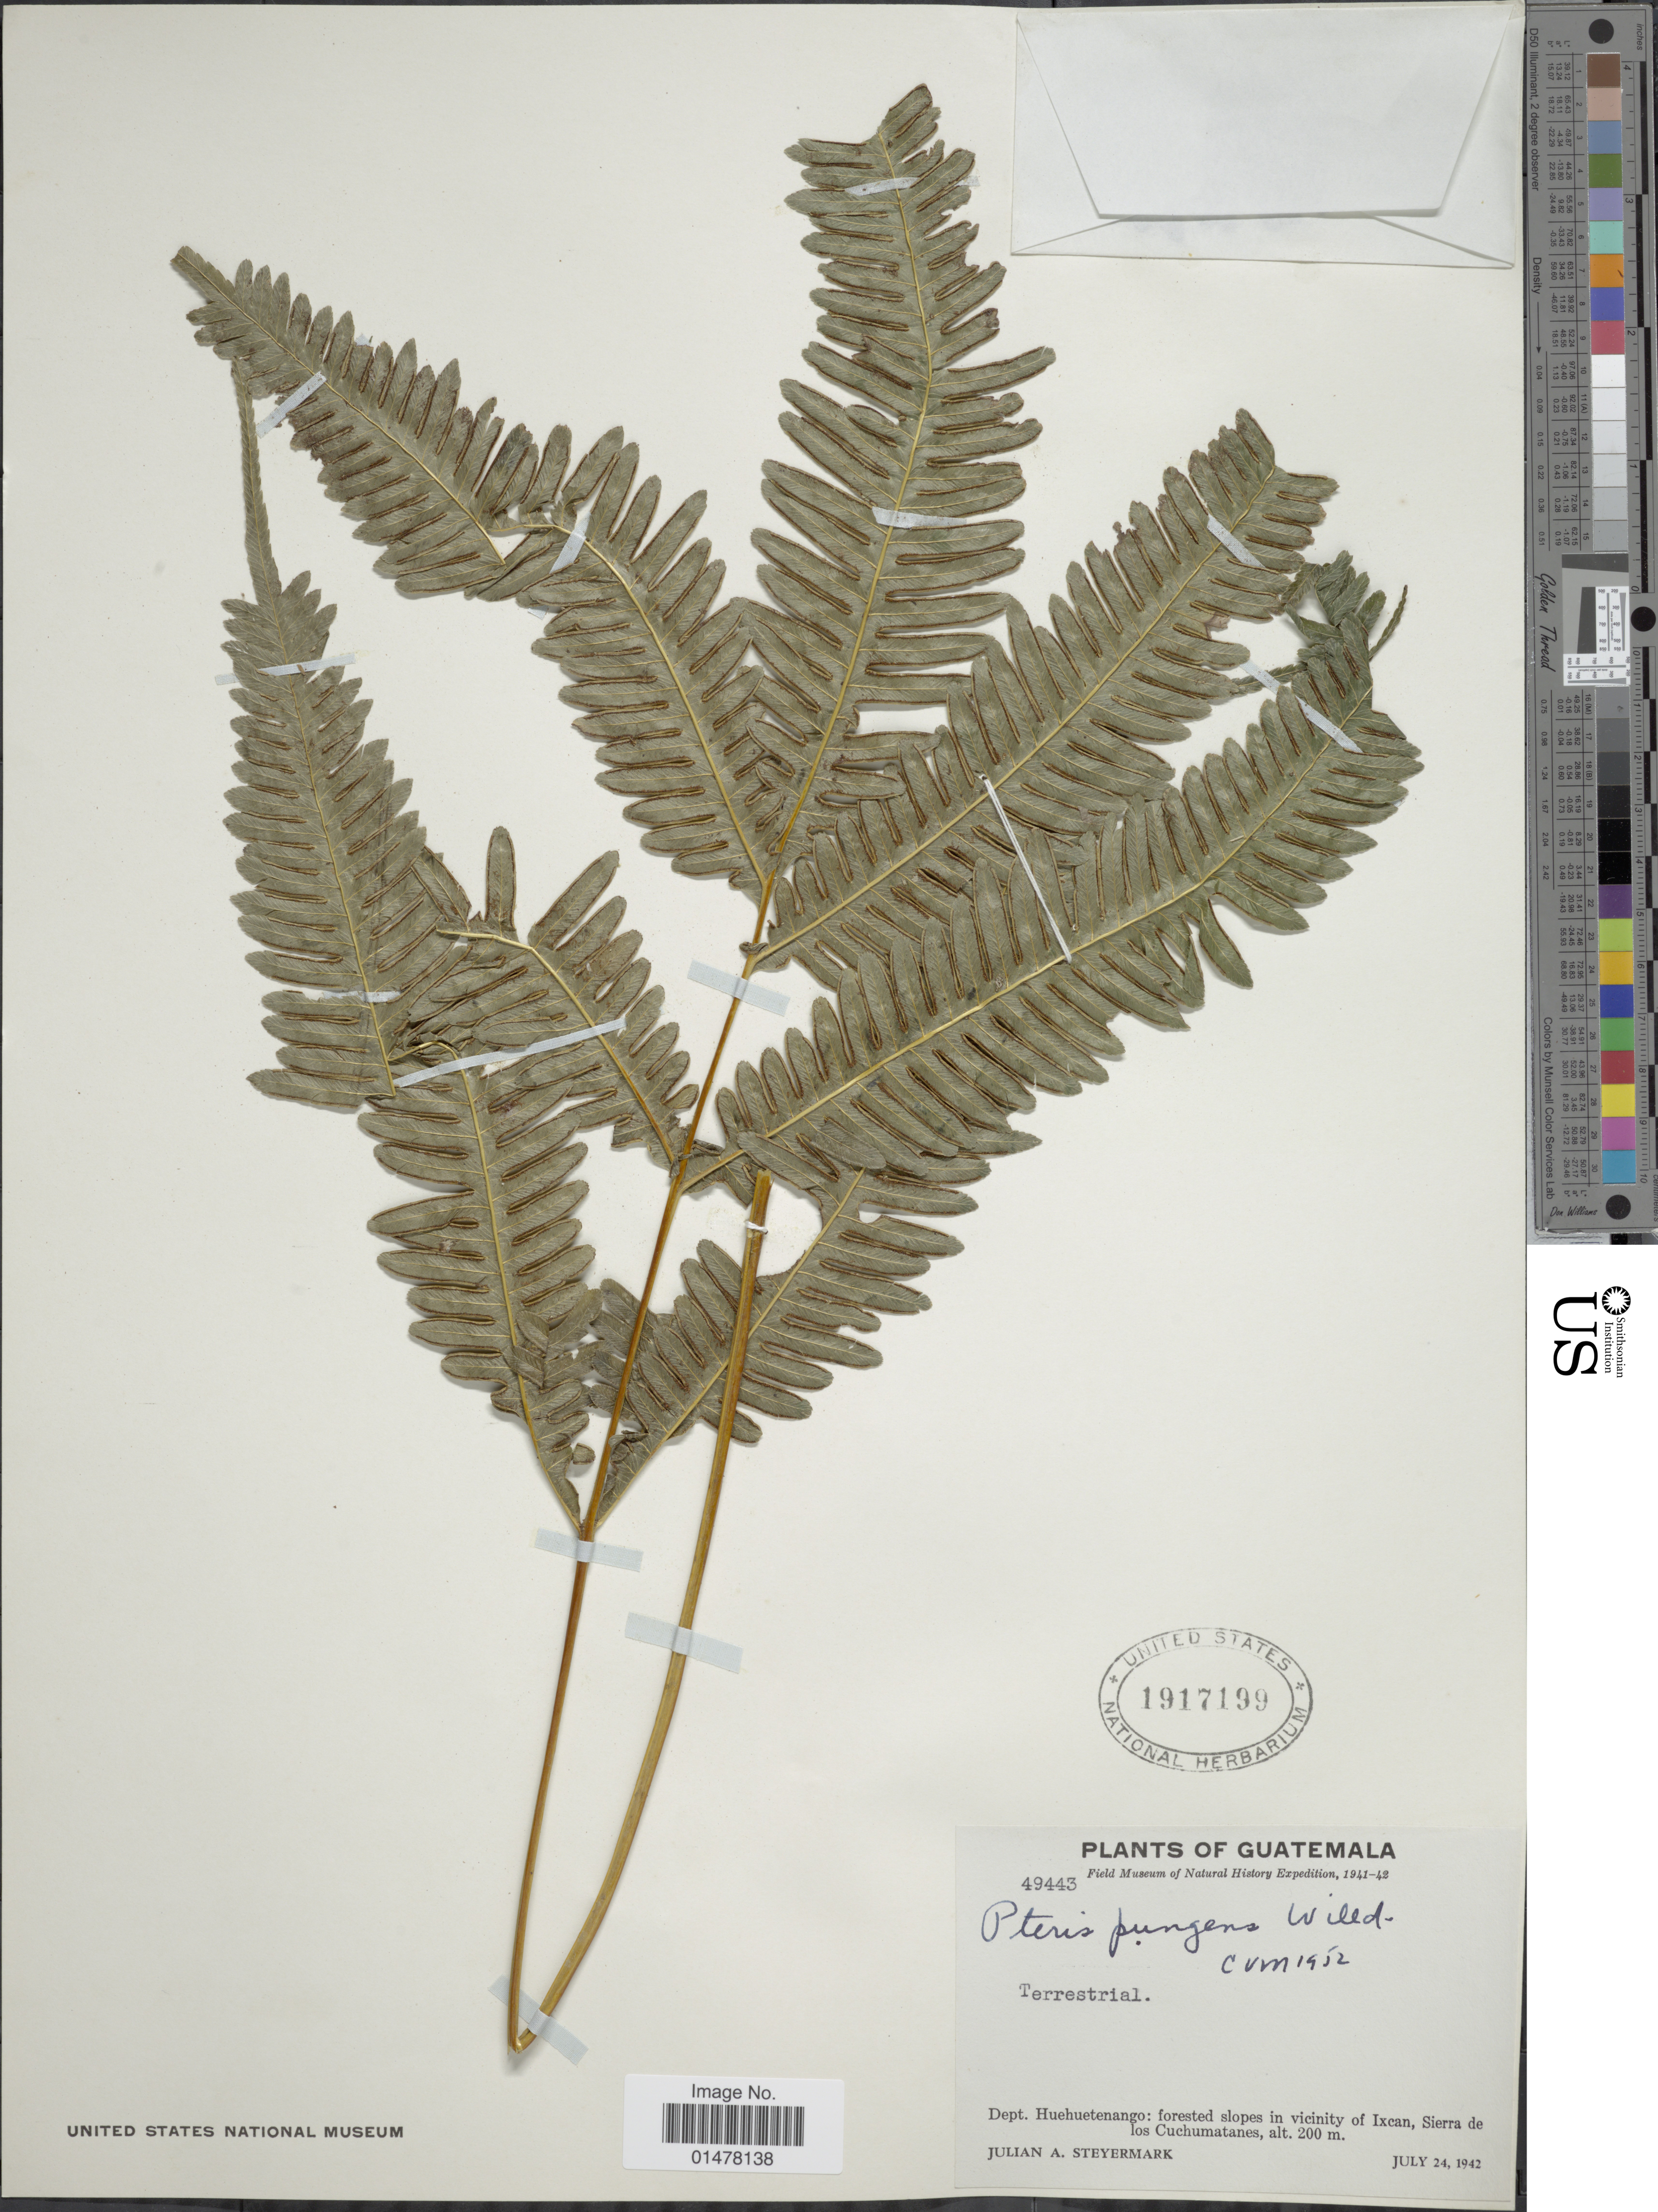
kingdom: Plantae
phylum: Tracheophyta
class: Polypodiopsida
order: Polypodiales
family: Pteridaceae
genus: Pteris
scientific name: Pteris pungens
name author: Willd.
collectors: J. Steyermark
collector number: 49443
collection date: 1942-07-24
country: Guatemala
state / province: Huehuetenango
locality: PLants of Guatemala, Dept. Huehuetenango: forested slopes in vicinity of Ixcan, Sierra de los Cuchumatanes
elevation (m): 200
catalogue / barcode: US 1917199